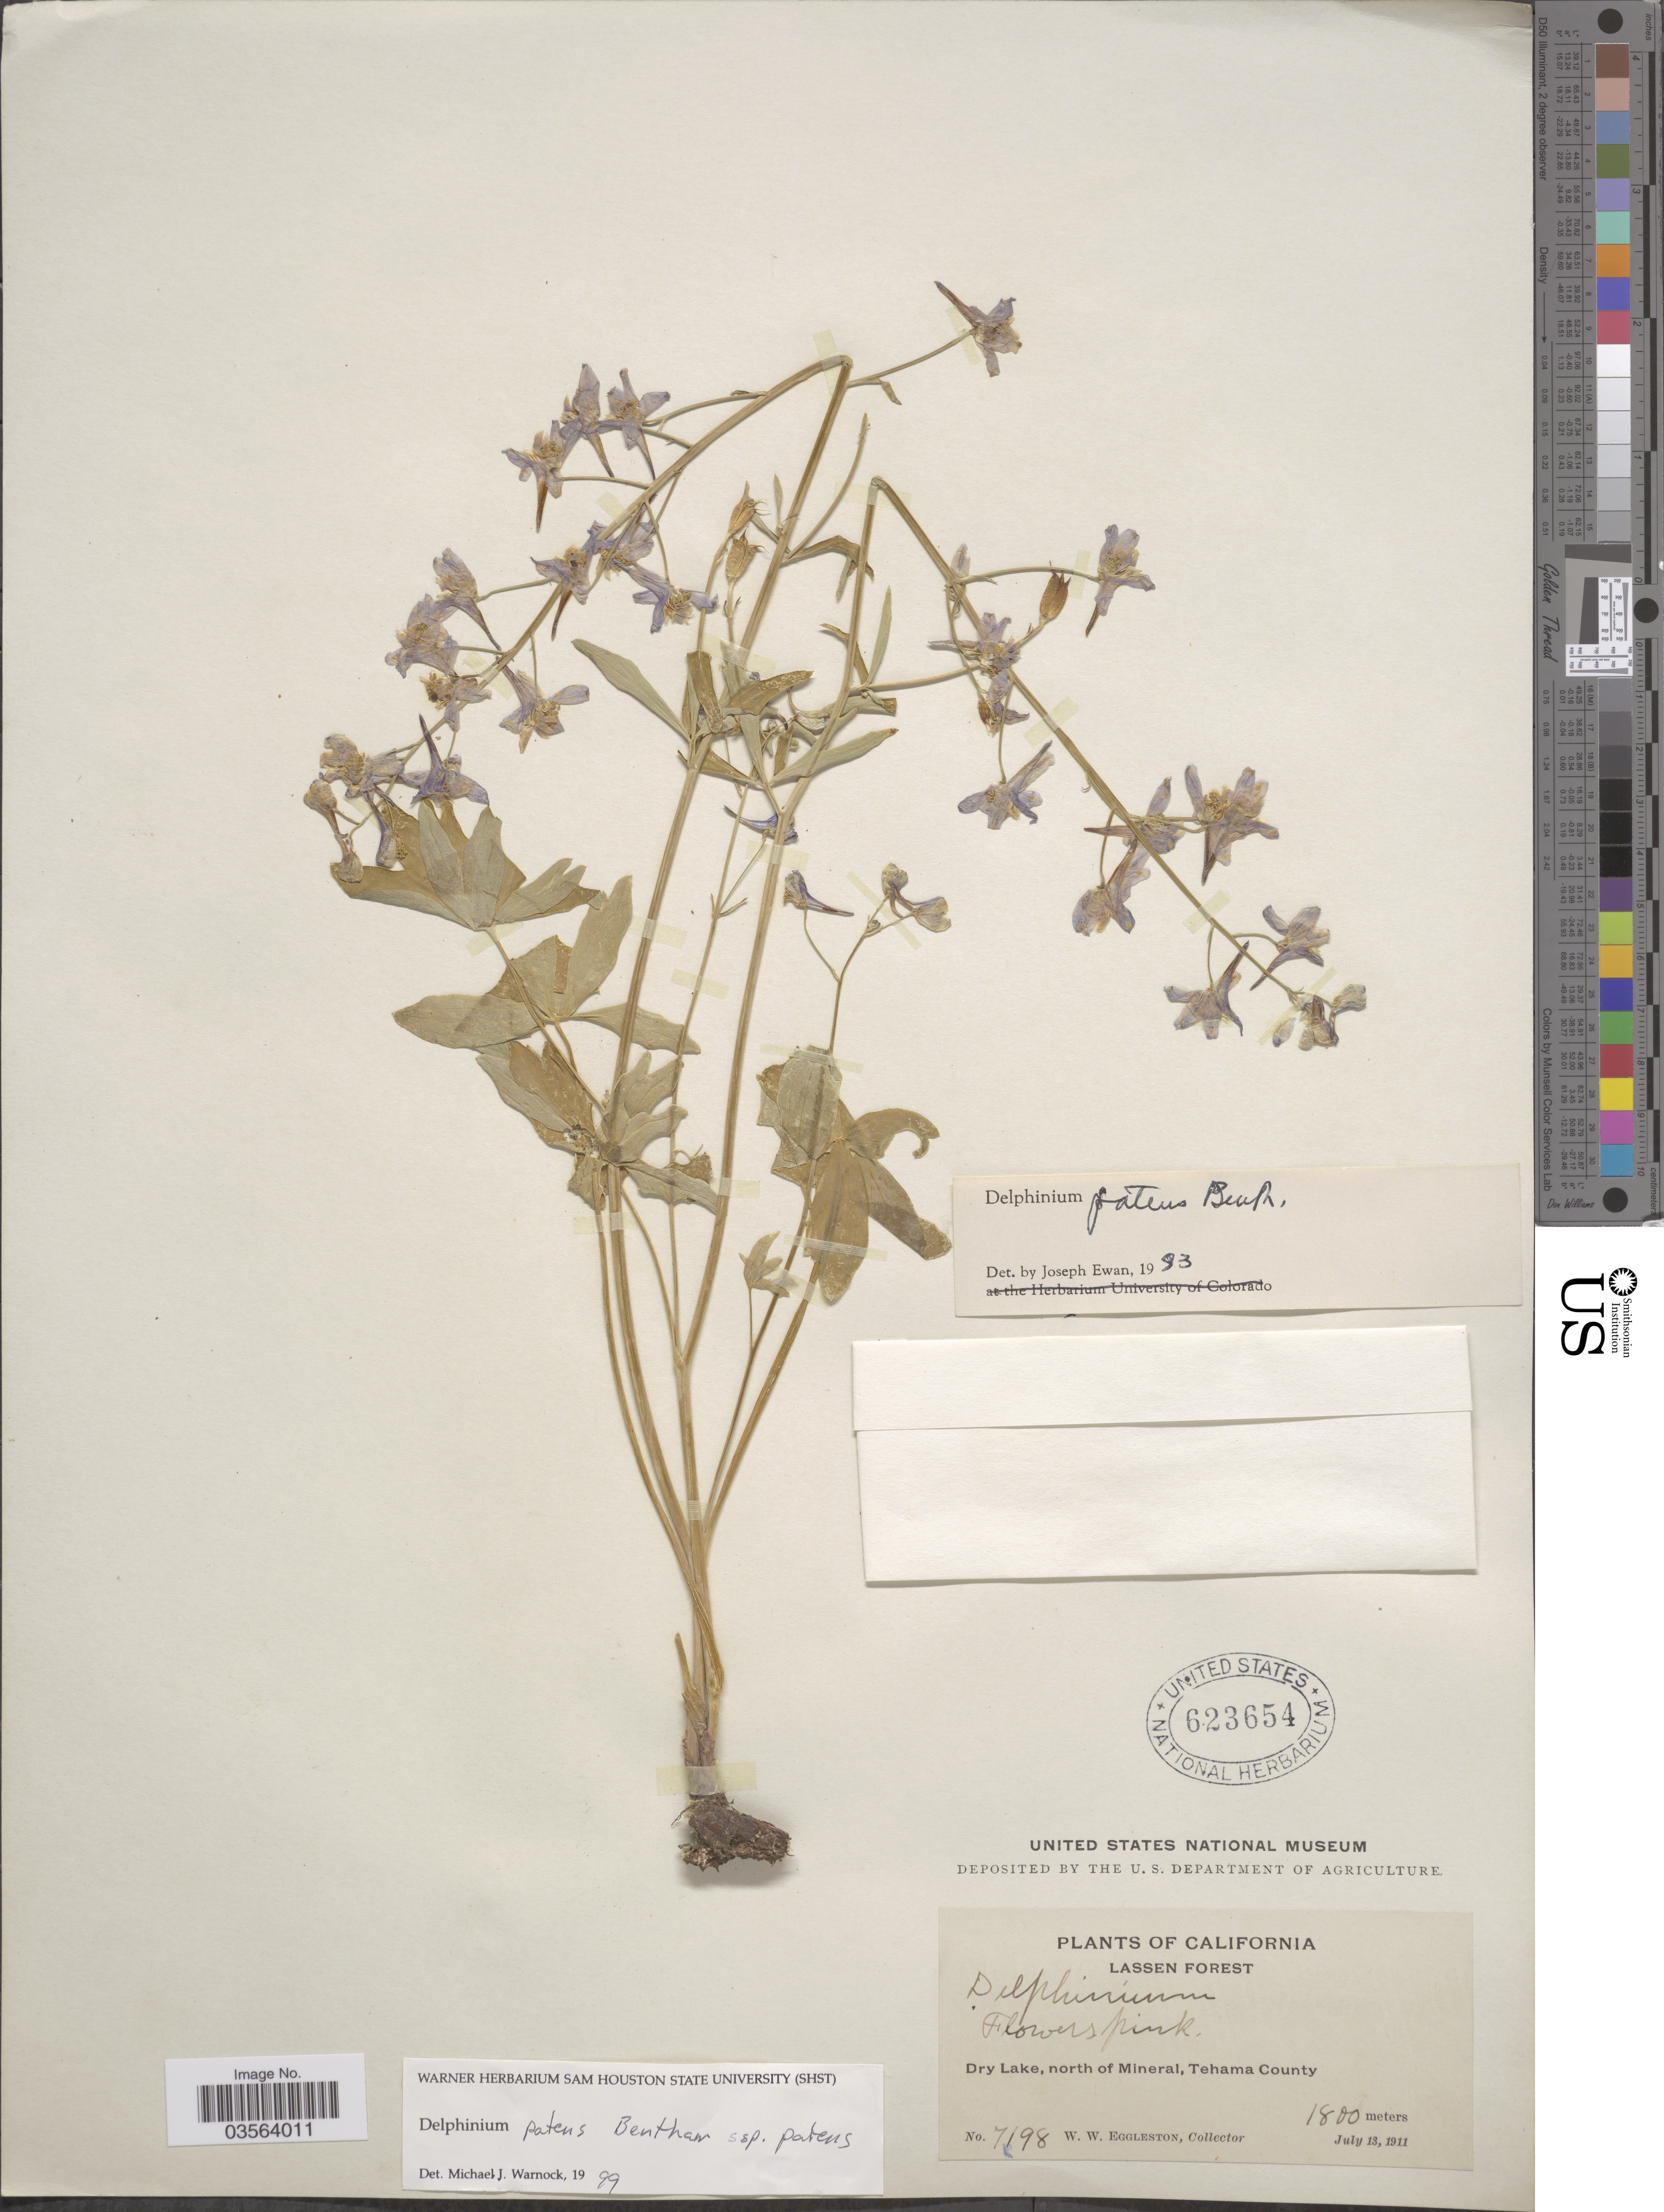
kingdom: Plantae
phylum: Tracheophyta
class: Magnoliopsida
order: Ranunculales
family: Ranunculaceae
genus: Delphinium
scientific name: Delphinium patens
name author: Benth.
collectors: W. W. Eggleston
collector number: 7198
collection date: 1911-07-13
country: United States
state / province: California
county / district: Tehama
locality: Lassen Forest. Dry Lake, north of Mineral, Tehama County.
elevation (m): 1800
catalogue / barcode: US 623654